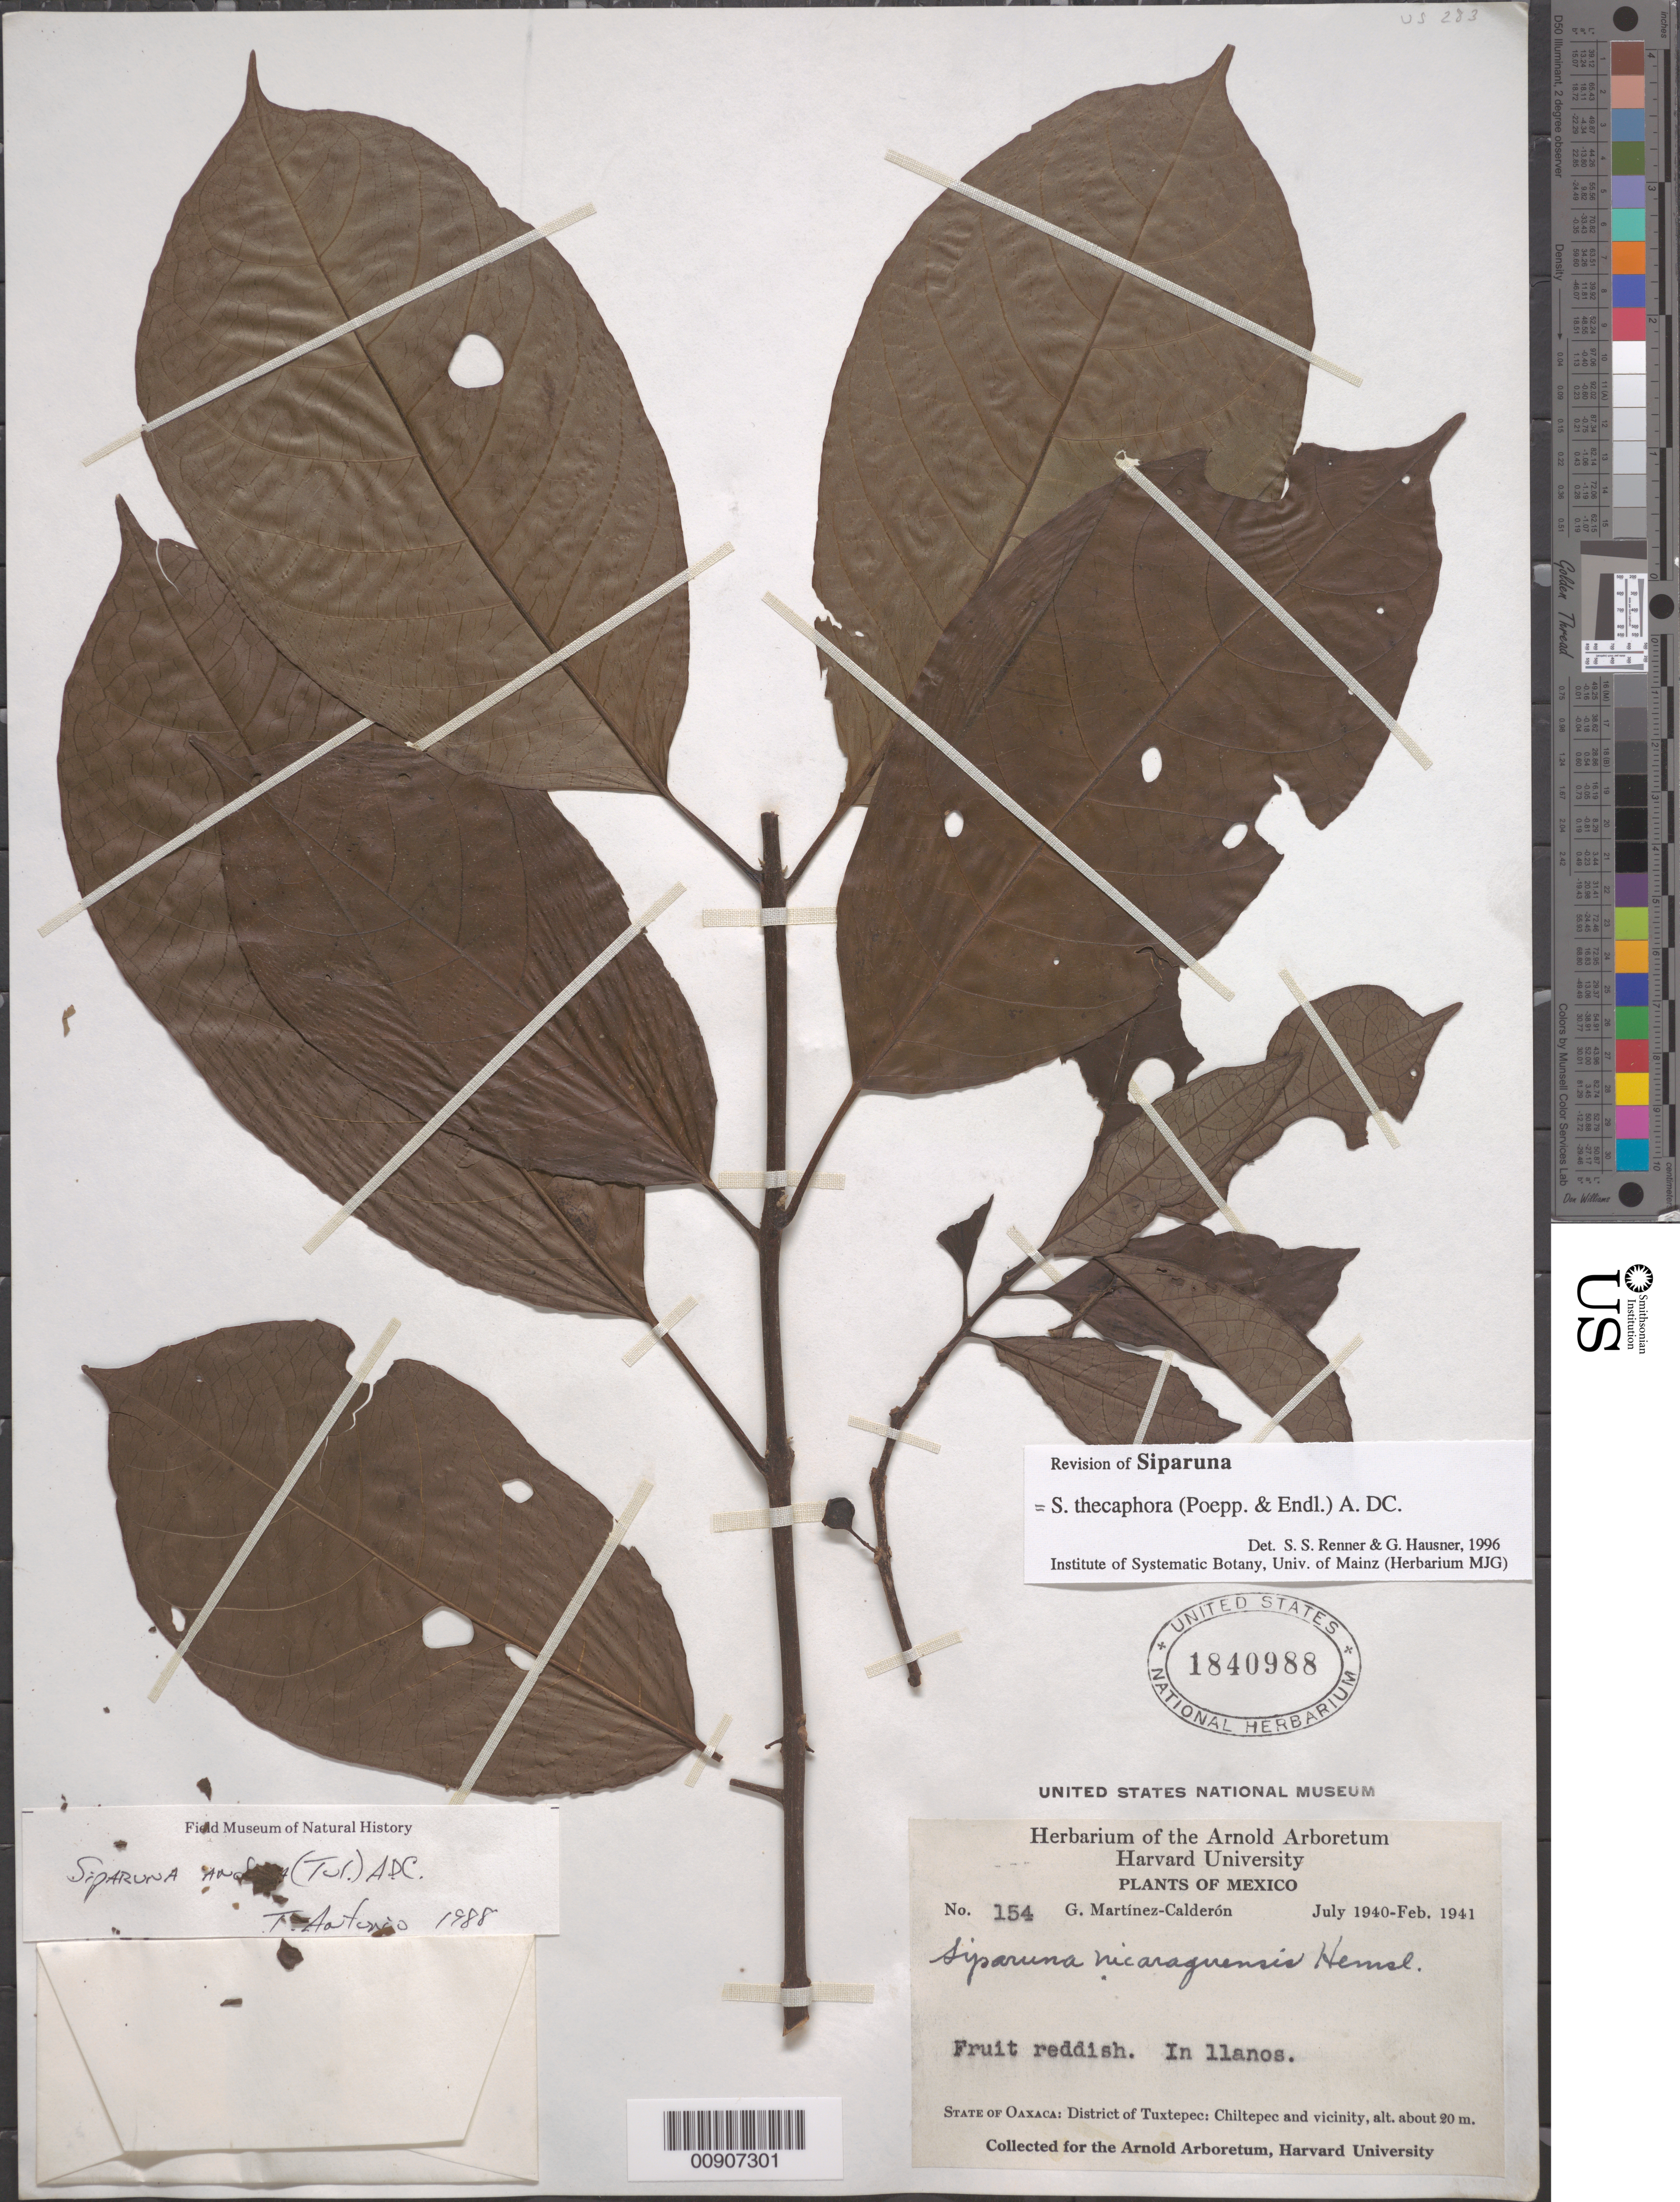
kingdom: Plantae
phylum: Tracheophyta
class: Magnoliopsida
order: Laurales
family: Siparunaceae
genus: Siparuna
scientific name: Siparuna thecaphora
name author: (Poepp. & Endl.) A. DC.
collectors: G. Martinez-C.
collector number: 154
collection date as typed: Jul 1940 to -- Feb 1941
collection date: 1940-07/1941-02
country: Mexico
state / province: Oaxaca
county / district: Tuxtepec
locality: State of Oaxaca: District of Tuxtepec: Chiltepec and vicinity.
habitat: In llanos.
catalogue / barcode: US 1840988